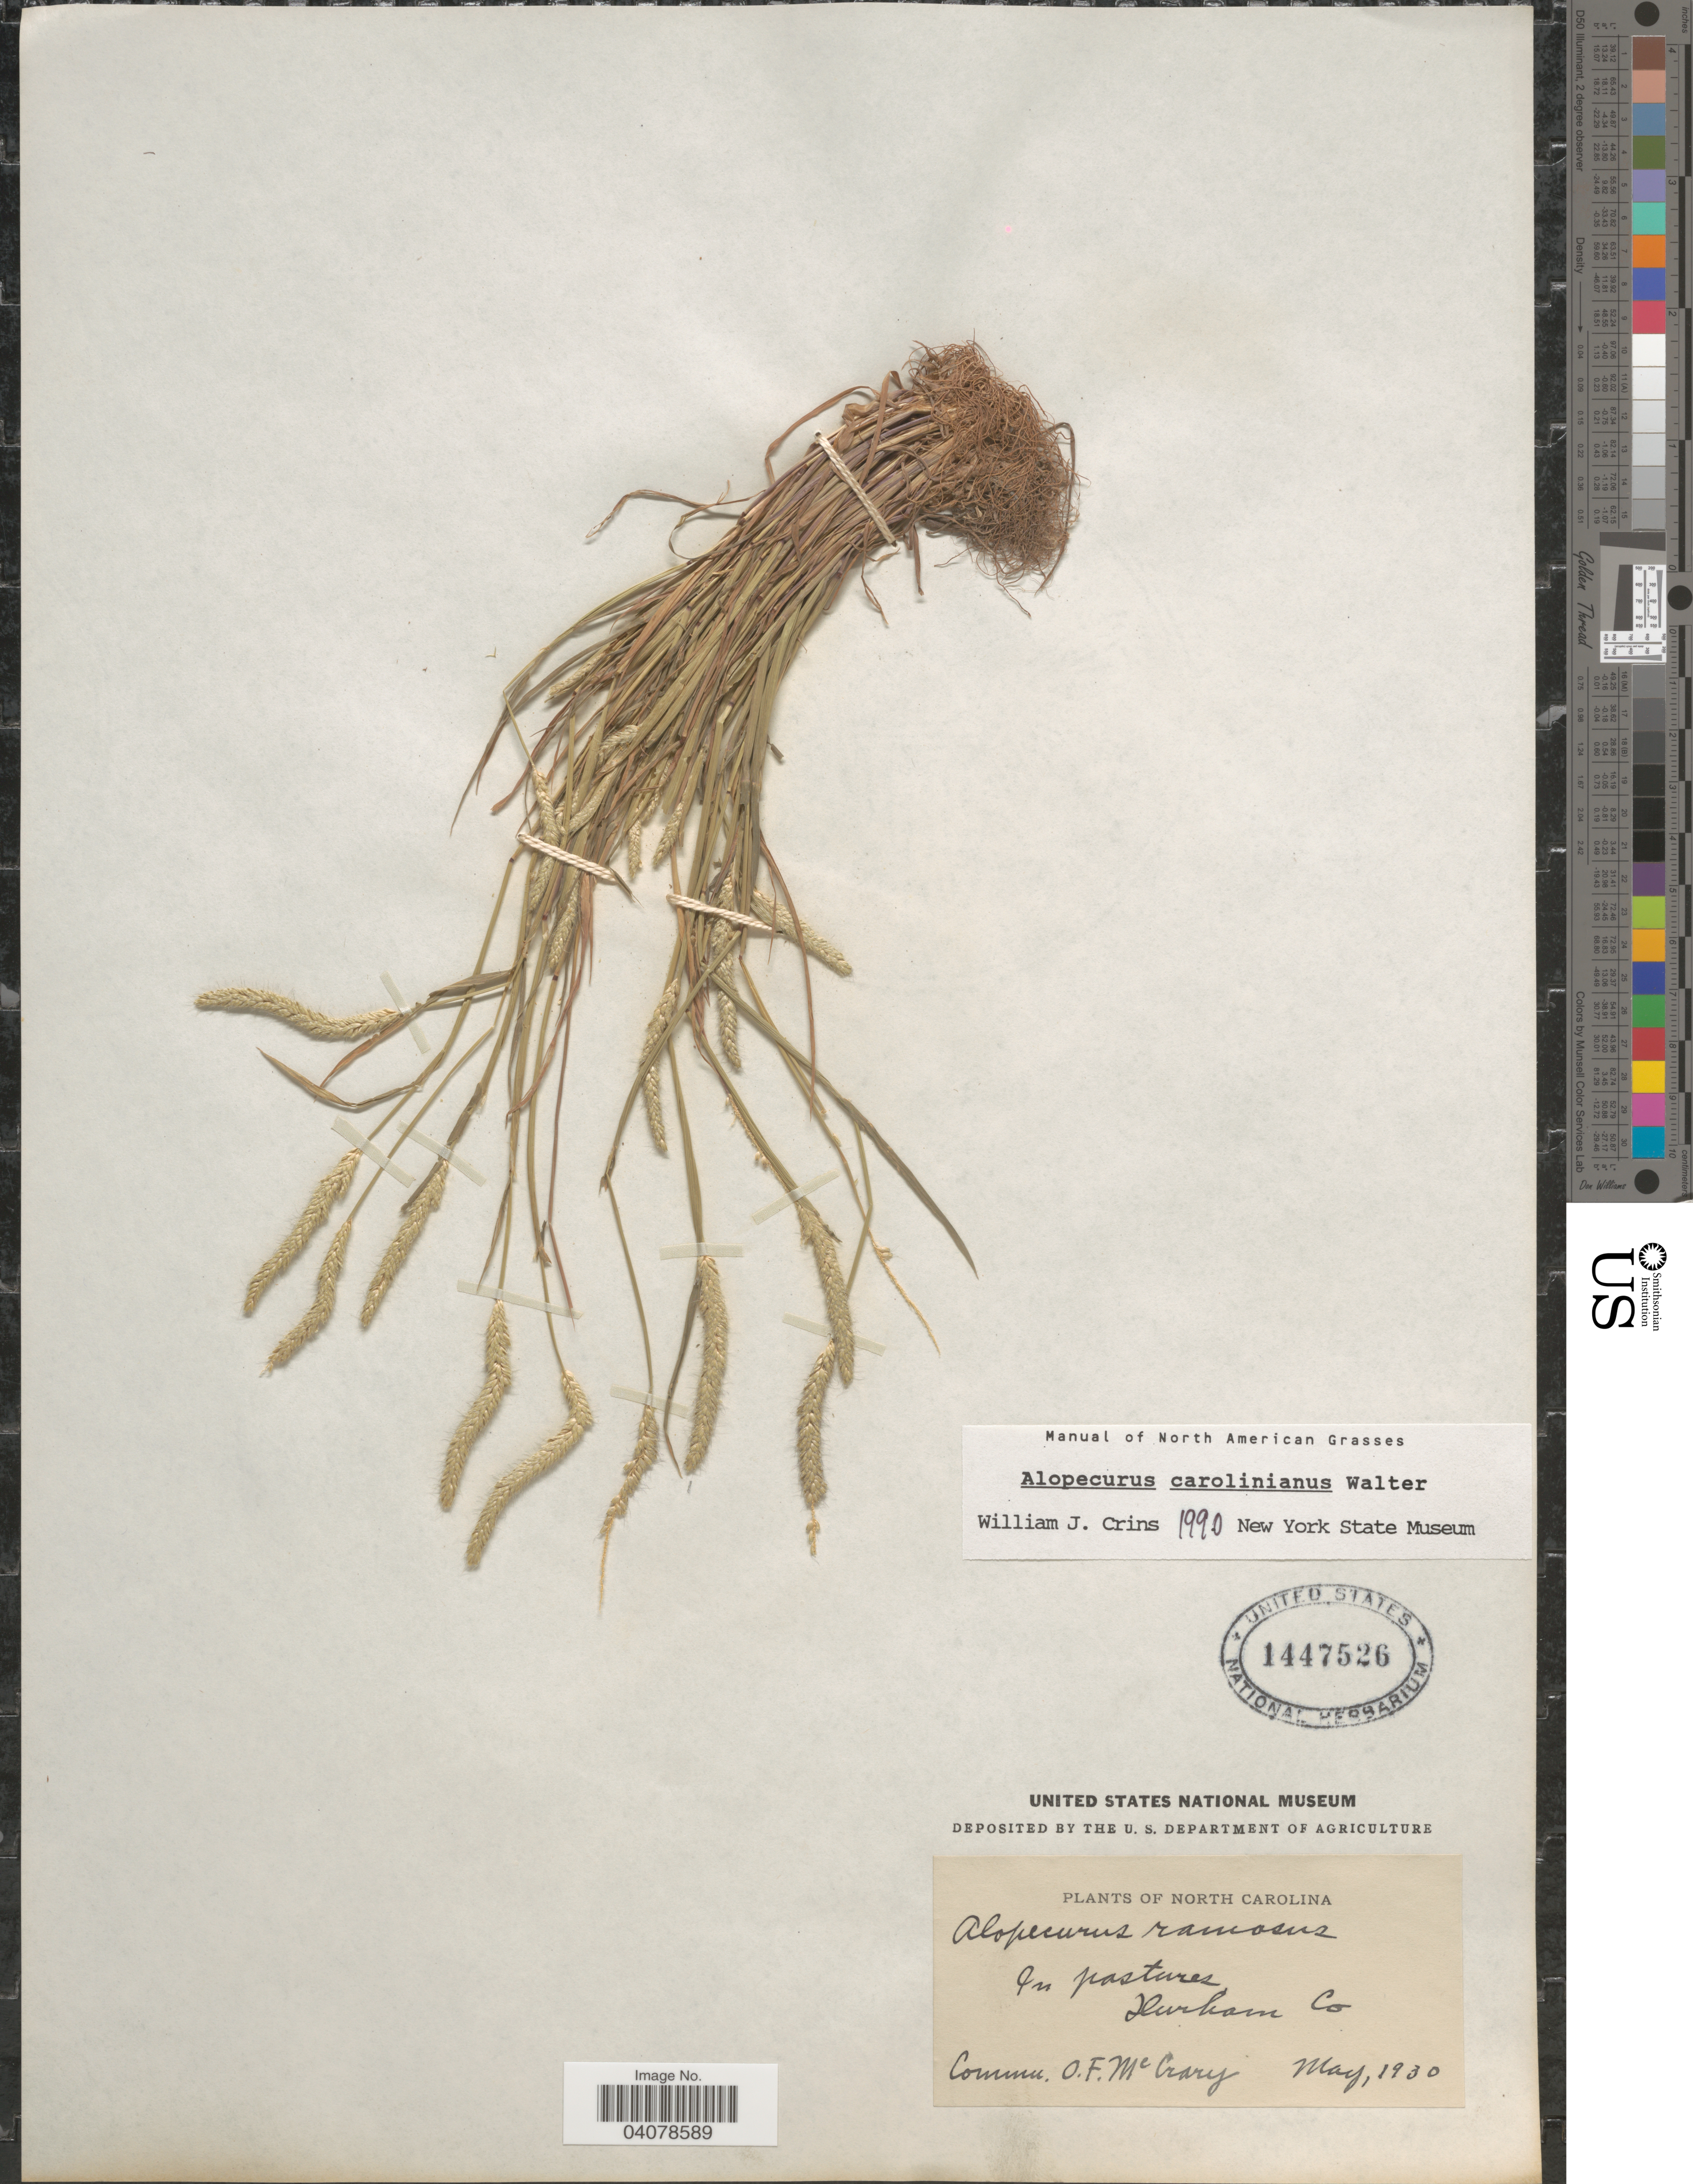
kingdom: Plantae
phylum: Tracheophyta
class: Liliopsida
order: Poales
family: Poaceae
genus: Alopecurus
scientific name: Alopecurus carolinianus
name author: Walter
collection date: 1930-05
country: United States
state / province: North Carolina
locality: In pasture Hurkam Co.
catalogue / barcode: US 1447526